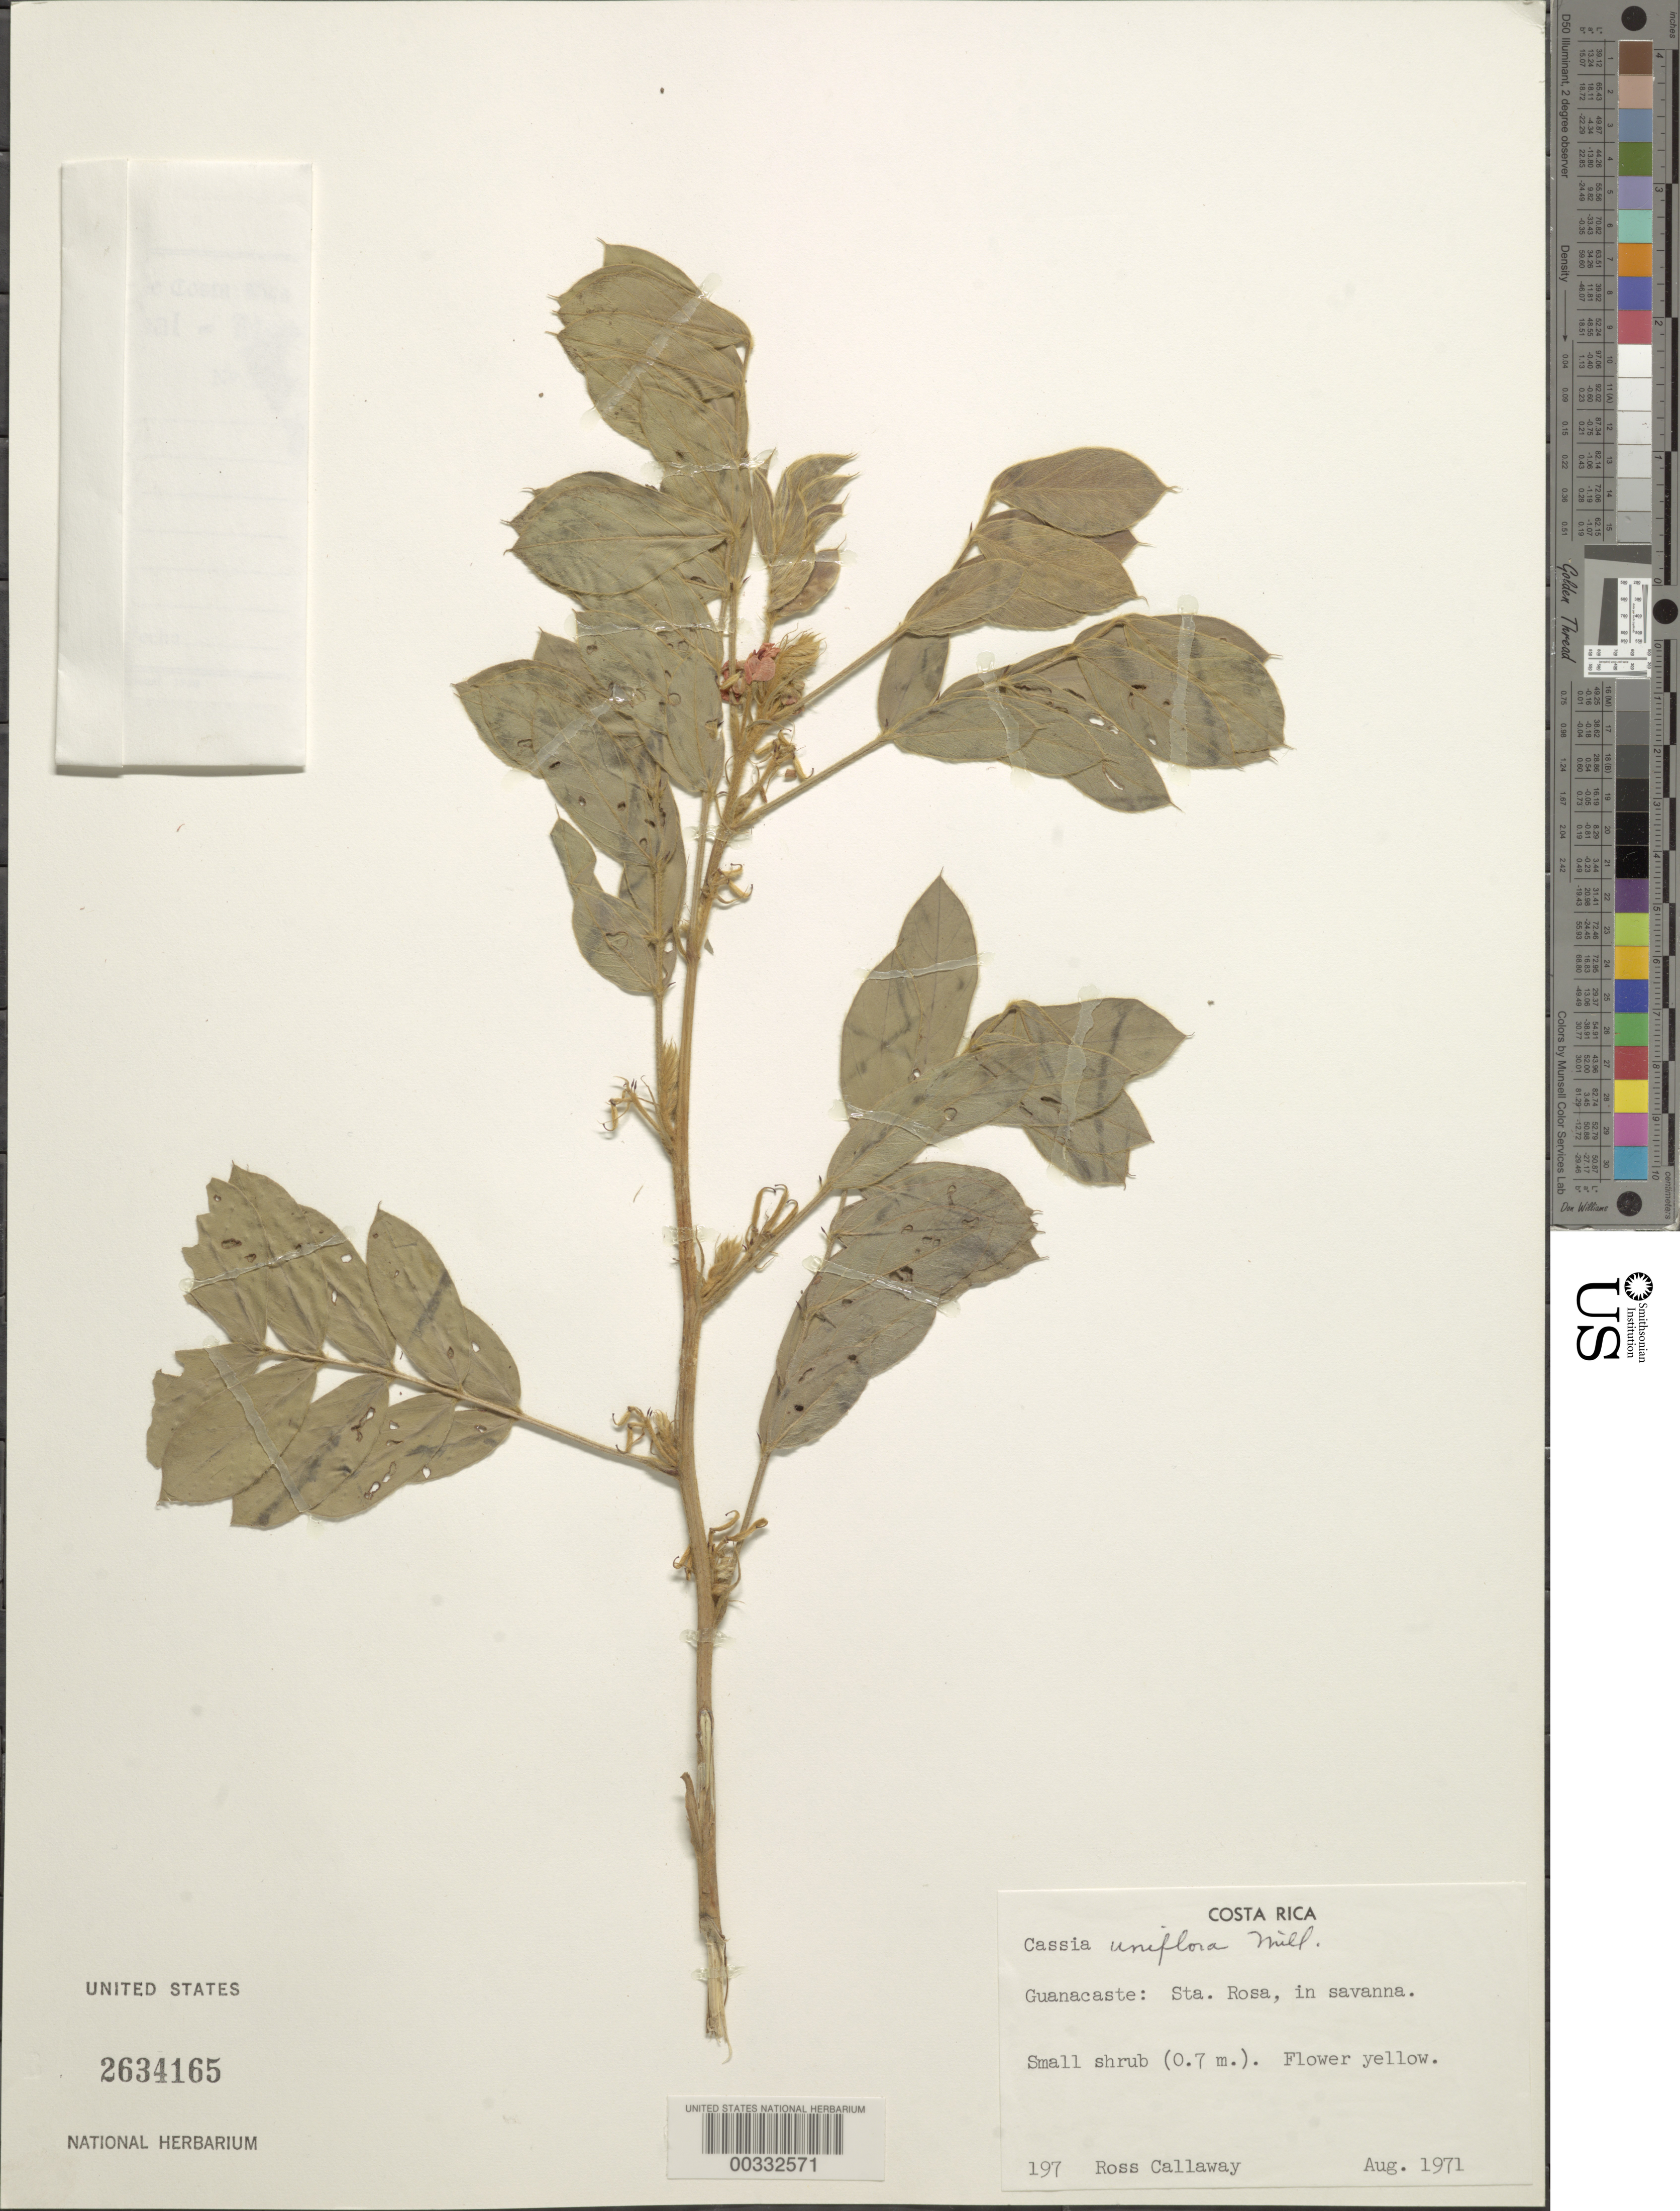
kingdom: Plantae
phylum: Tracheophyta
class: Magnoliopsida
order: Fabales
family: Fabaceae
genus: Senna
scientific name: Senna uniflora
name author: (Mill.) H.S. Irwin & Barneby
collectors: R. Callaway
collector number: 197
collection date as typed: Aug 1971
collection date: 1971-08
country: Costa Rica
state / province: Guanacaste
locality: Sta. Rosa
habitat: In savanna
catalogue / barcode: US 2634165